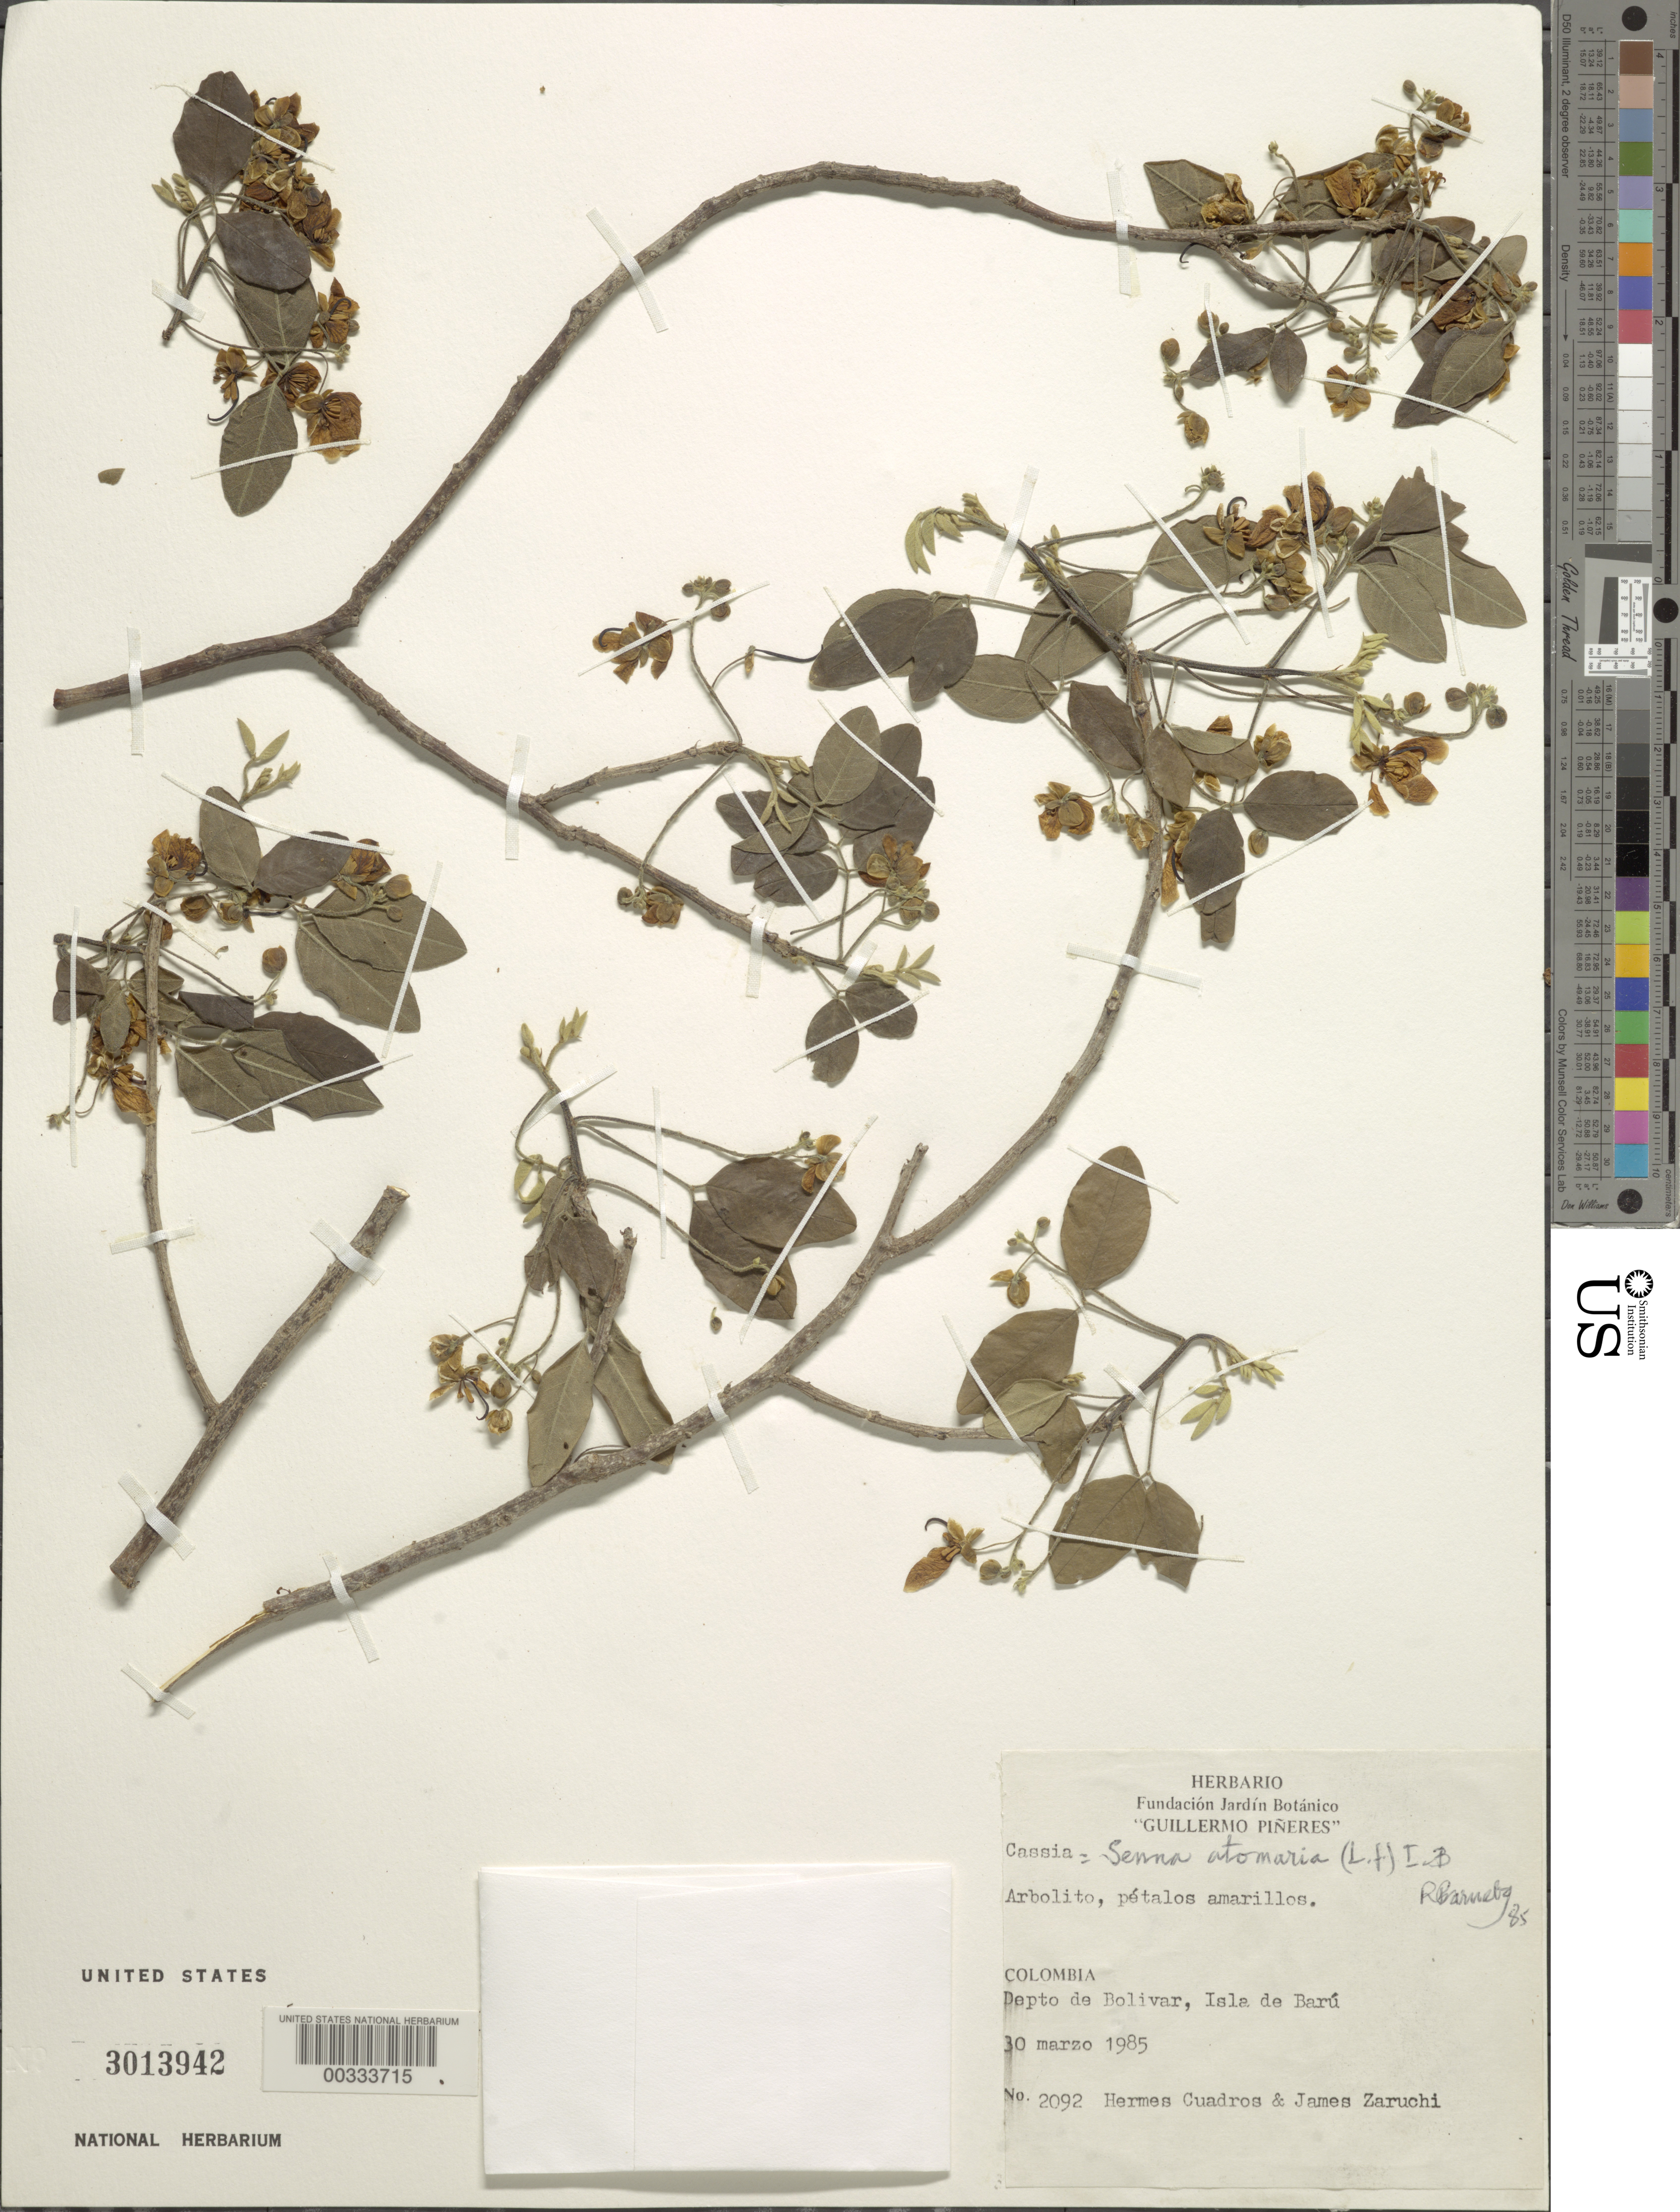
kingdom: Plantae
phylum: Tracheophyta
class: Magnoliopsida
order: Fabales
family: Fabaceae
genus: Senna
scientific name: Senna atomaria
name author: (L.) H.S. Irwin & Barneby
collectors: H. Cuadros & J. L. Zarucchi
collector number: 2092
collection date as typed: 30 Mar 1985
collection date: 1985-03-30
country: Colombia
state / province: Bolívar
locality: Isla de Baru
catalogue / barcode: US 3013942